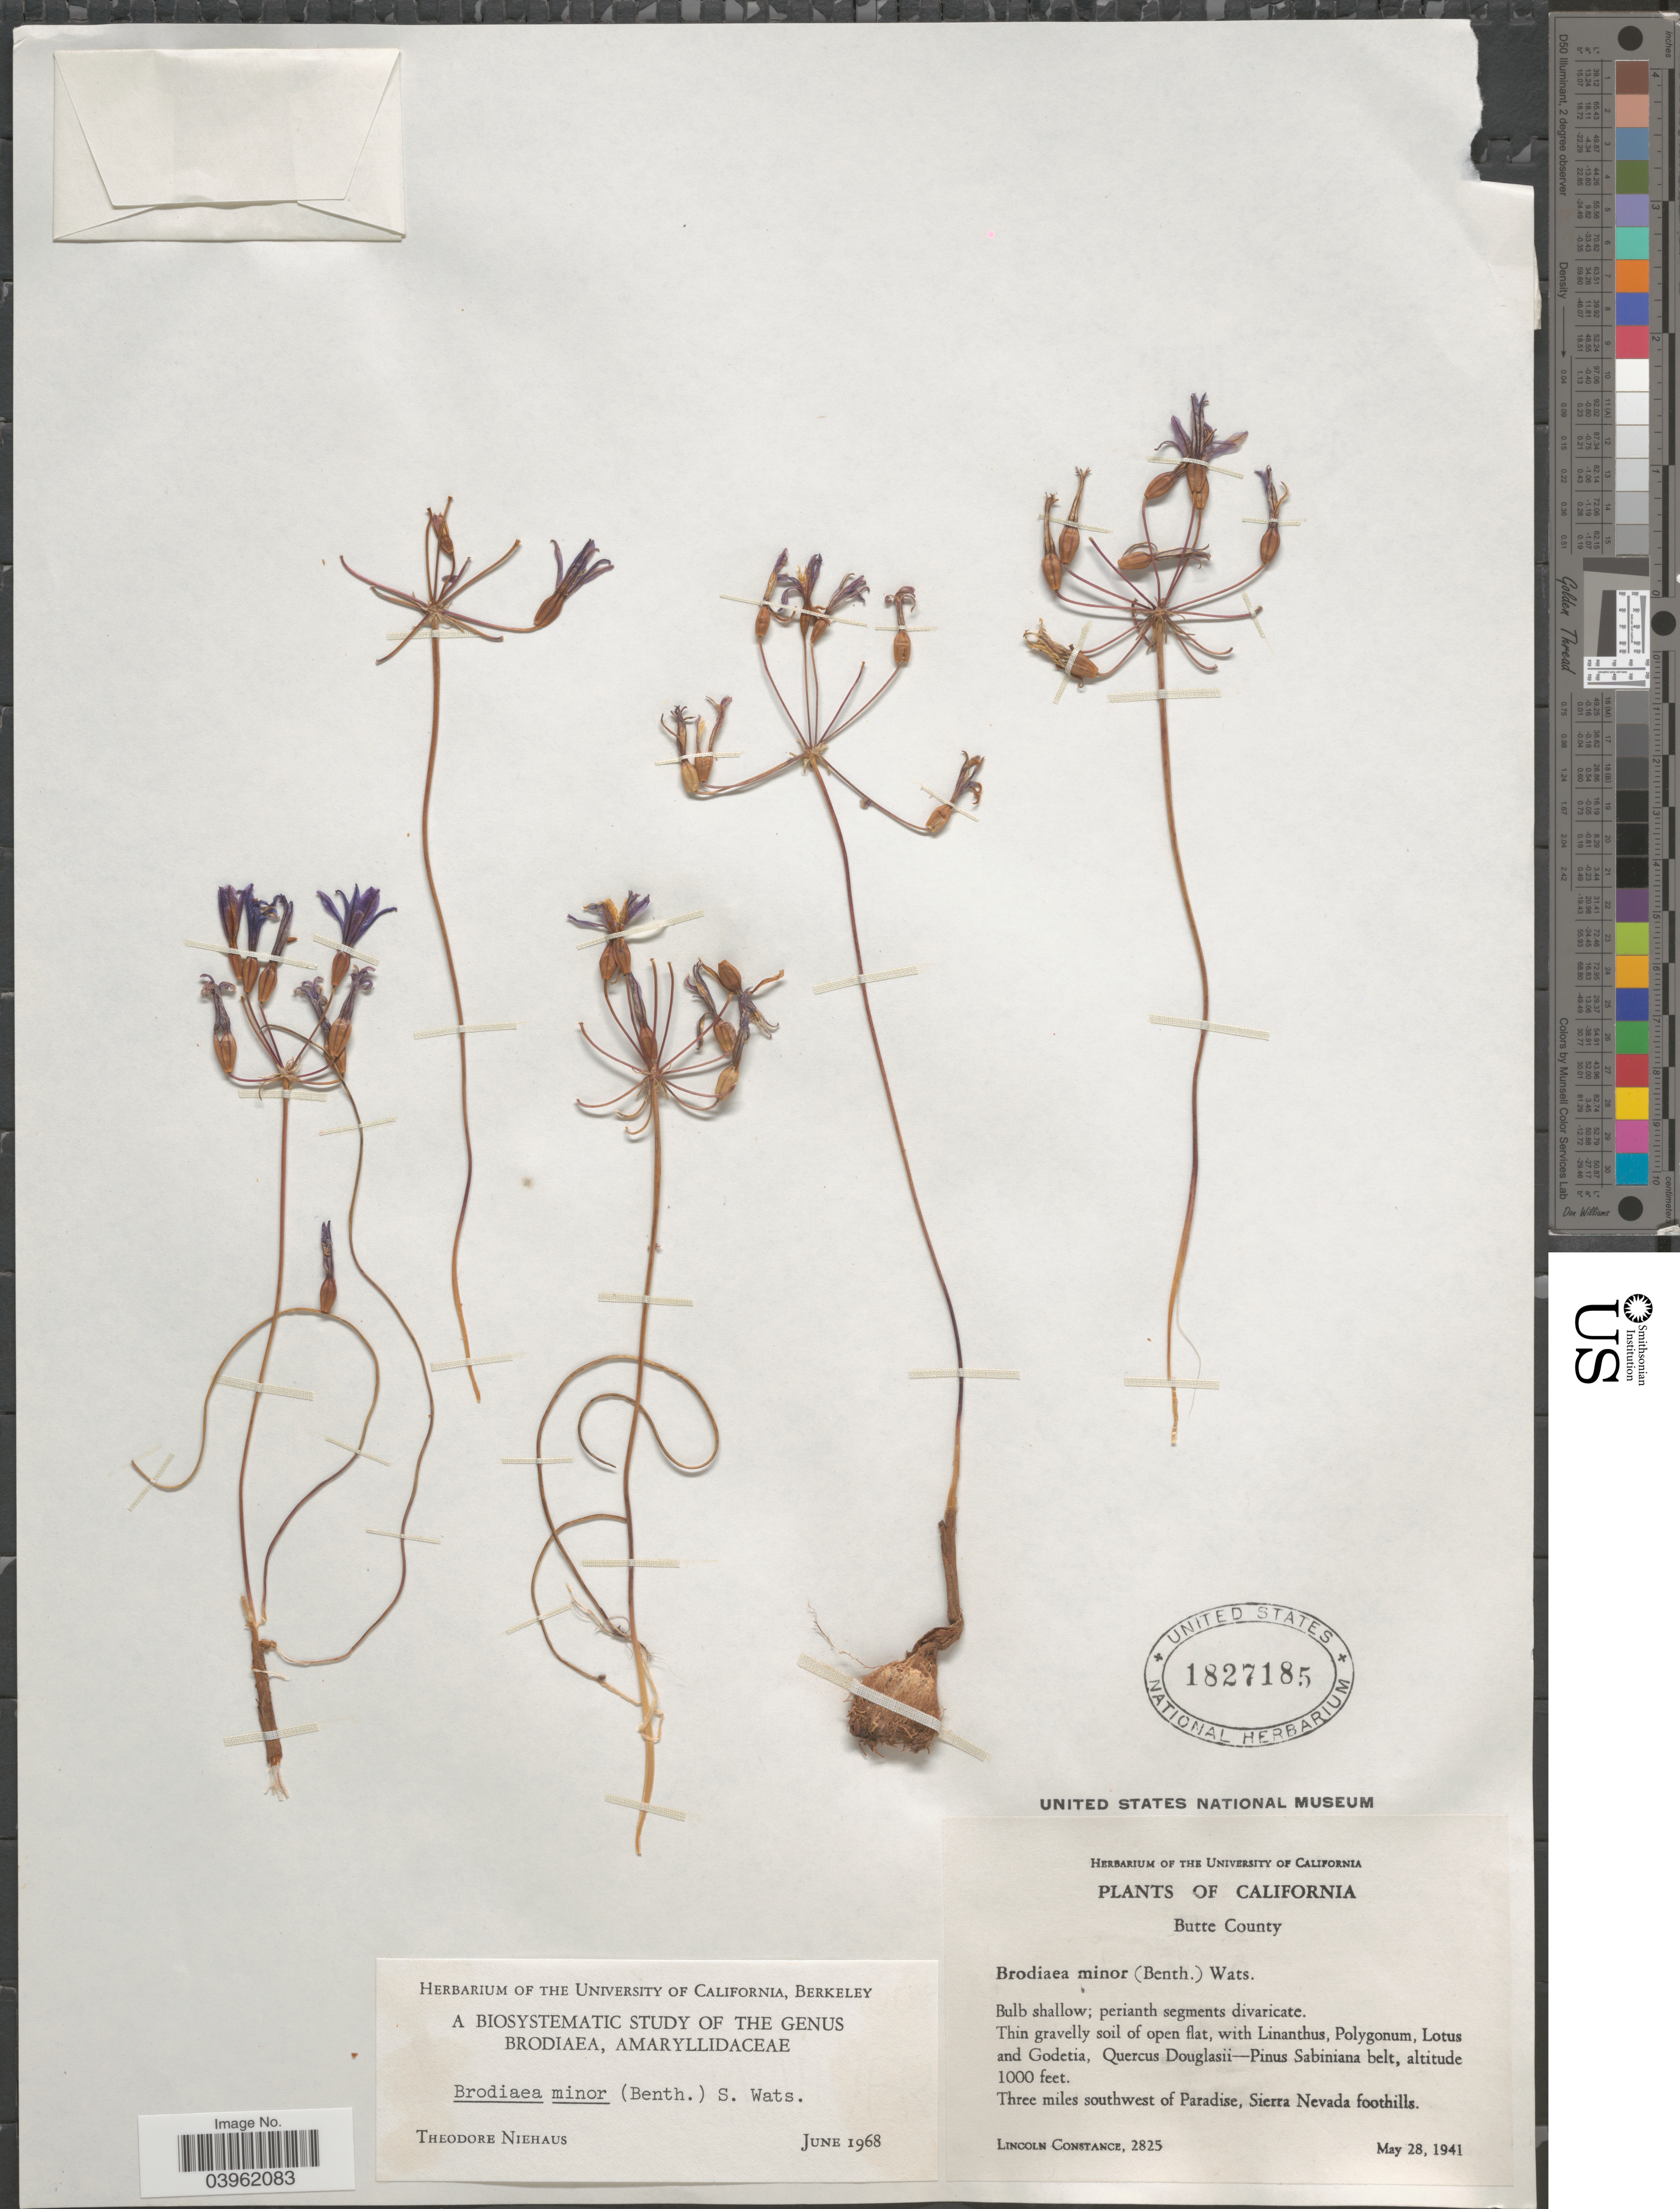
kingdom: Plantae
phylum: Tracheophyta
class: Liliopsida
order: Asparagales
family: Asparagaceae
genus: Brodiaea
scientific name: Brodiaea minor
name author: (Benth.) S. Watson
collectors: L. Constance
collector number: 2825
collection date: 1941-05-28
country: United States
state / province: California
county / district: Butte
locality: Butte County. Three miles southwest of Paradise, Sierra Nevada foothills.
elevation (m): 305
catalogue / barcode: US 1827185